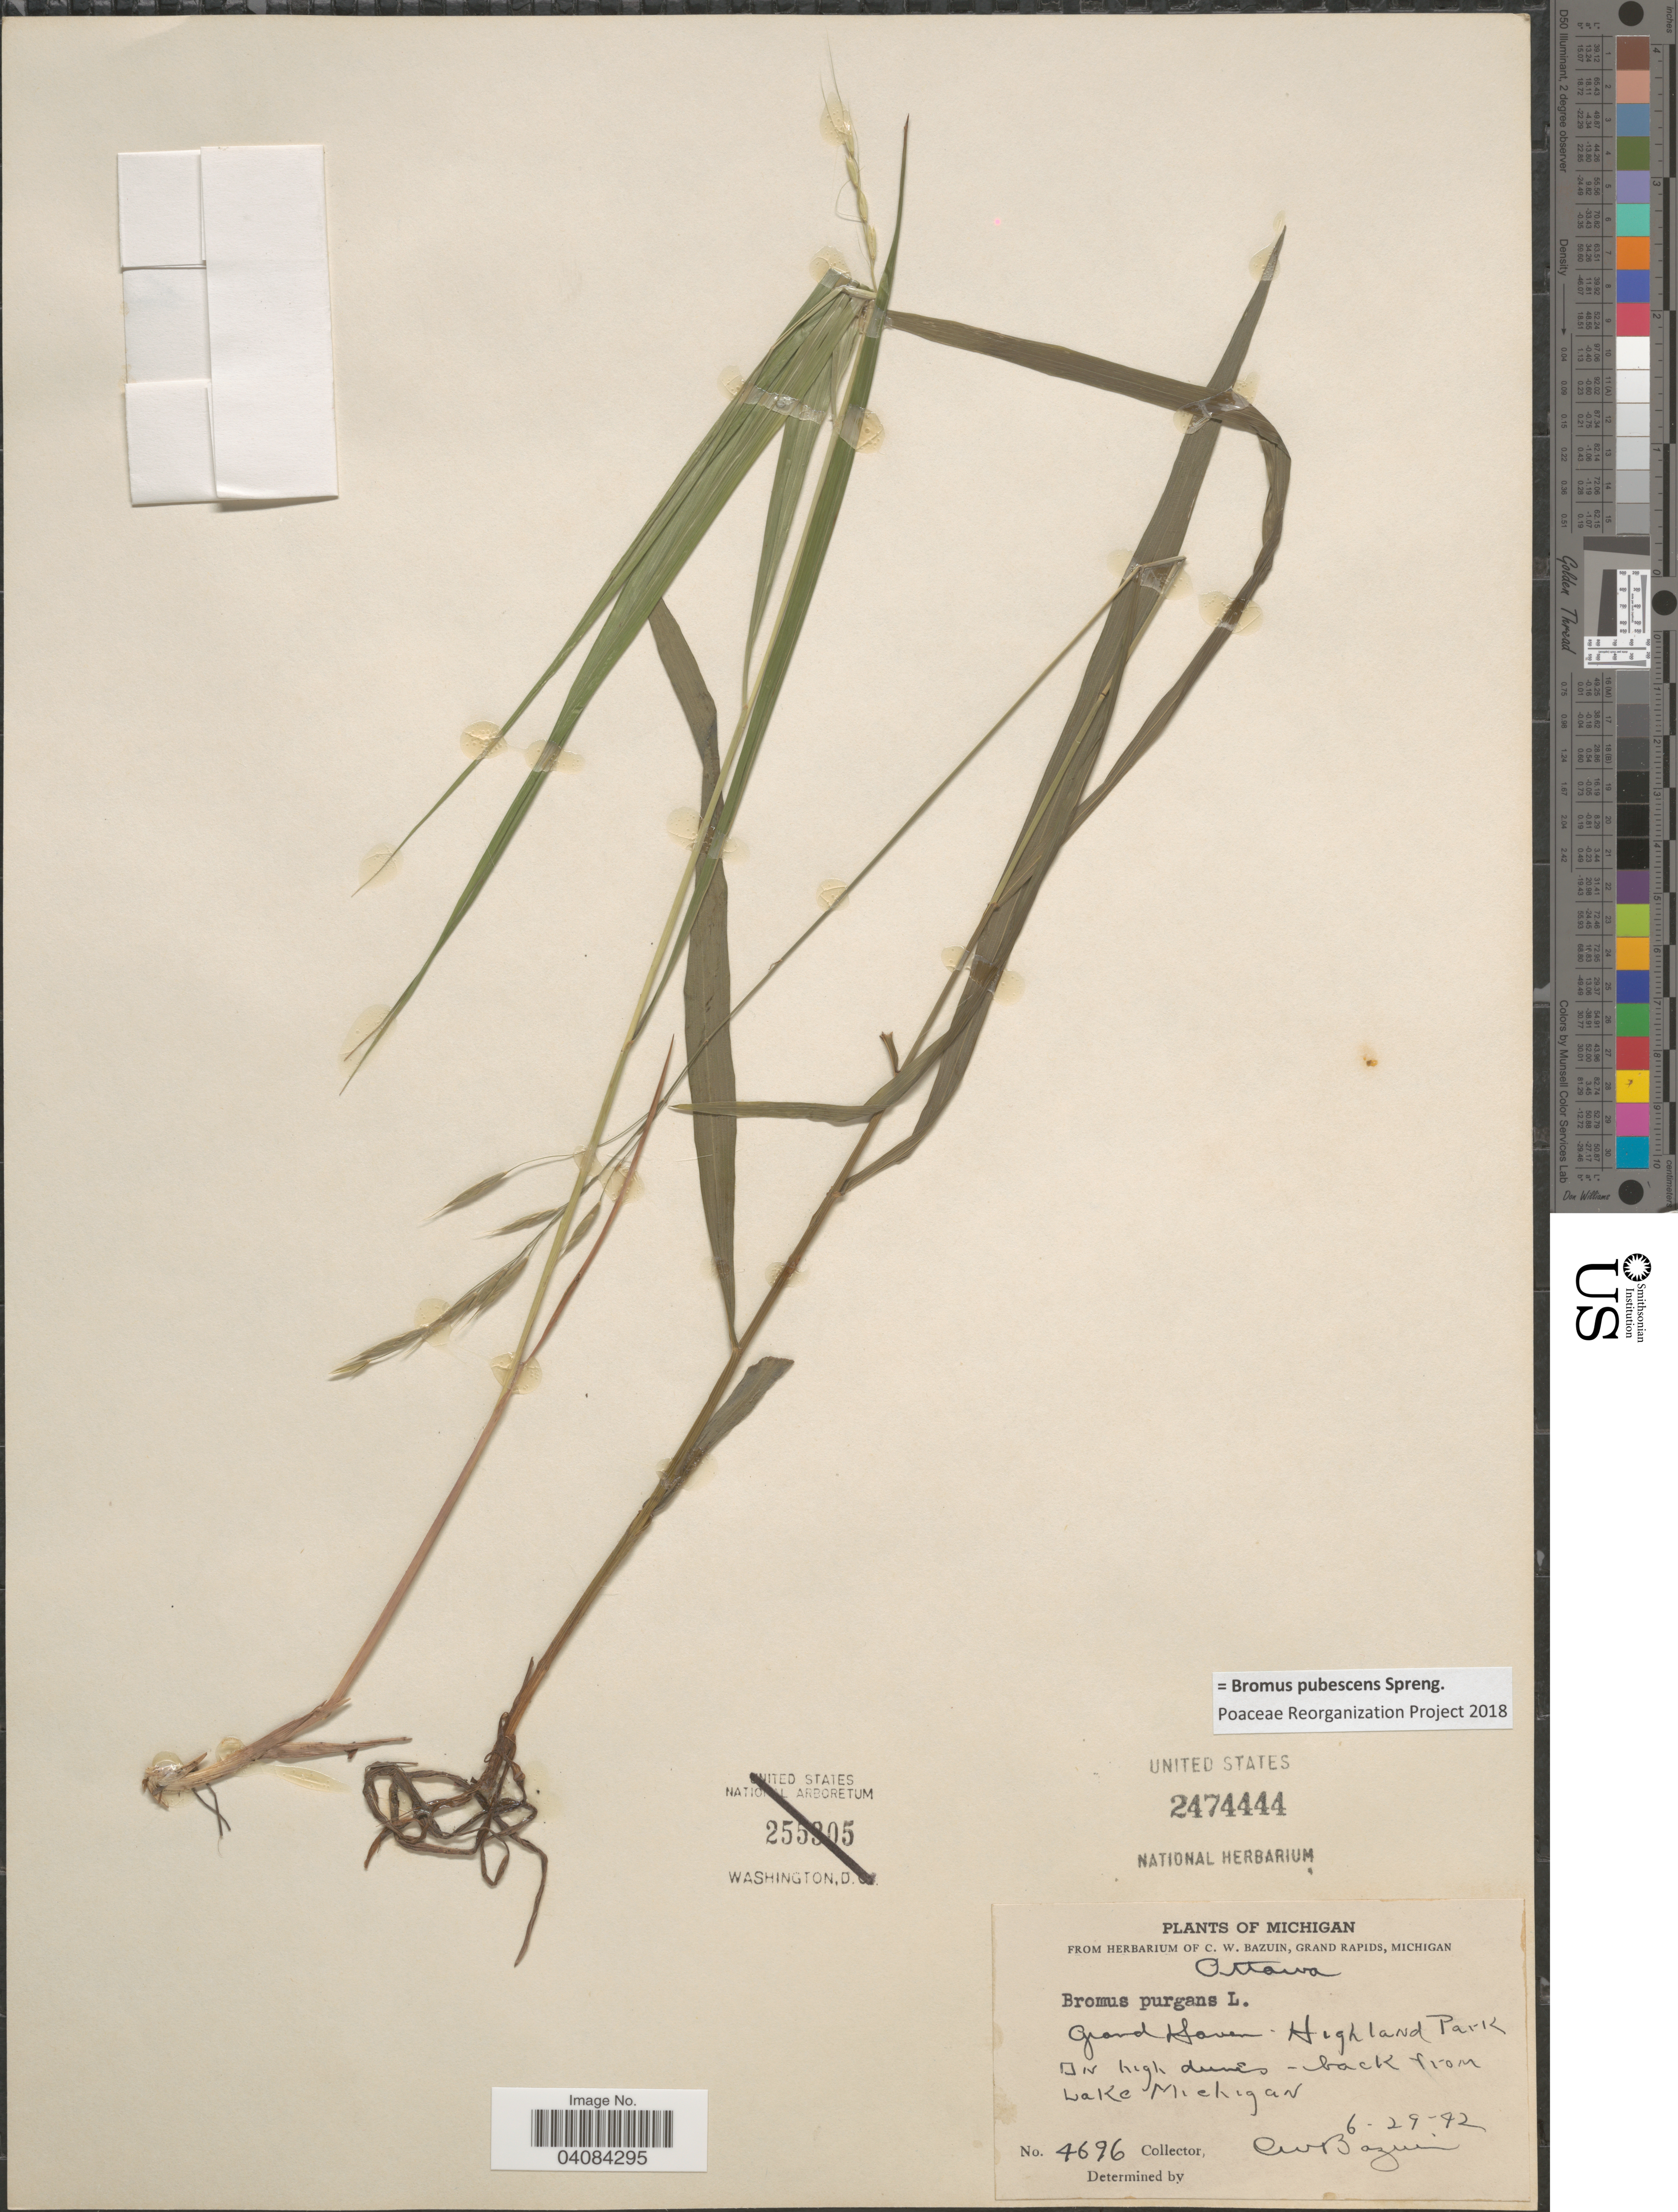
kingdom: Plantae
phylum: Tracheophyta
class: Liliopsida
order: Poales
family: Poaceae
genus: Bromus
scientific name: Bromus pubescens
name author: Muhl. ex Willd.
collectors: C. Bazuin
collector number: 4696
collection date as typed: Transcribed d/m/y: 29/6/42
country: United States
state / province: Michigan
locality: Grand Haven. Highland Park. On high dunes - back from Lake Michigan.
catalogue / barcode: US 2474444